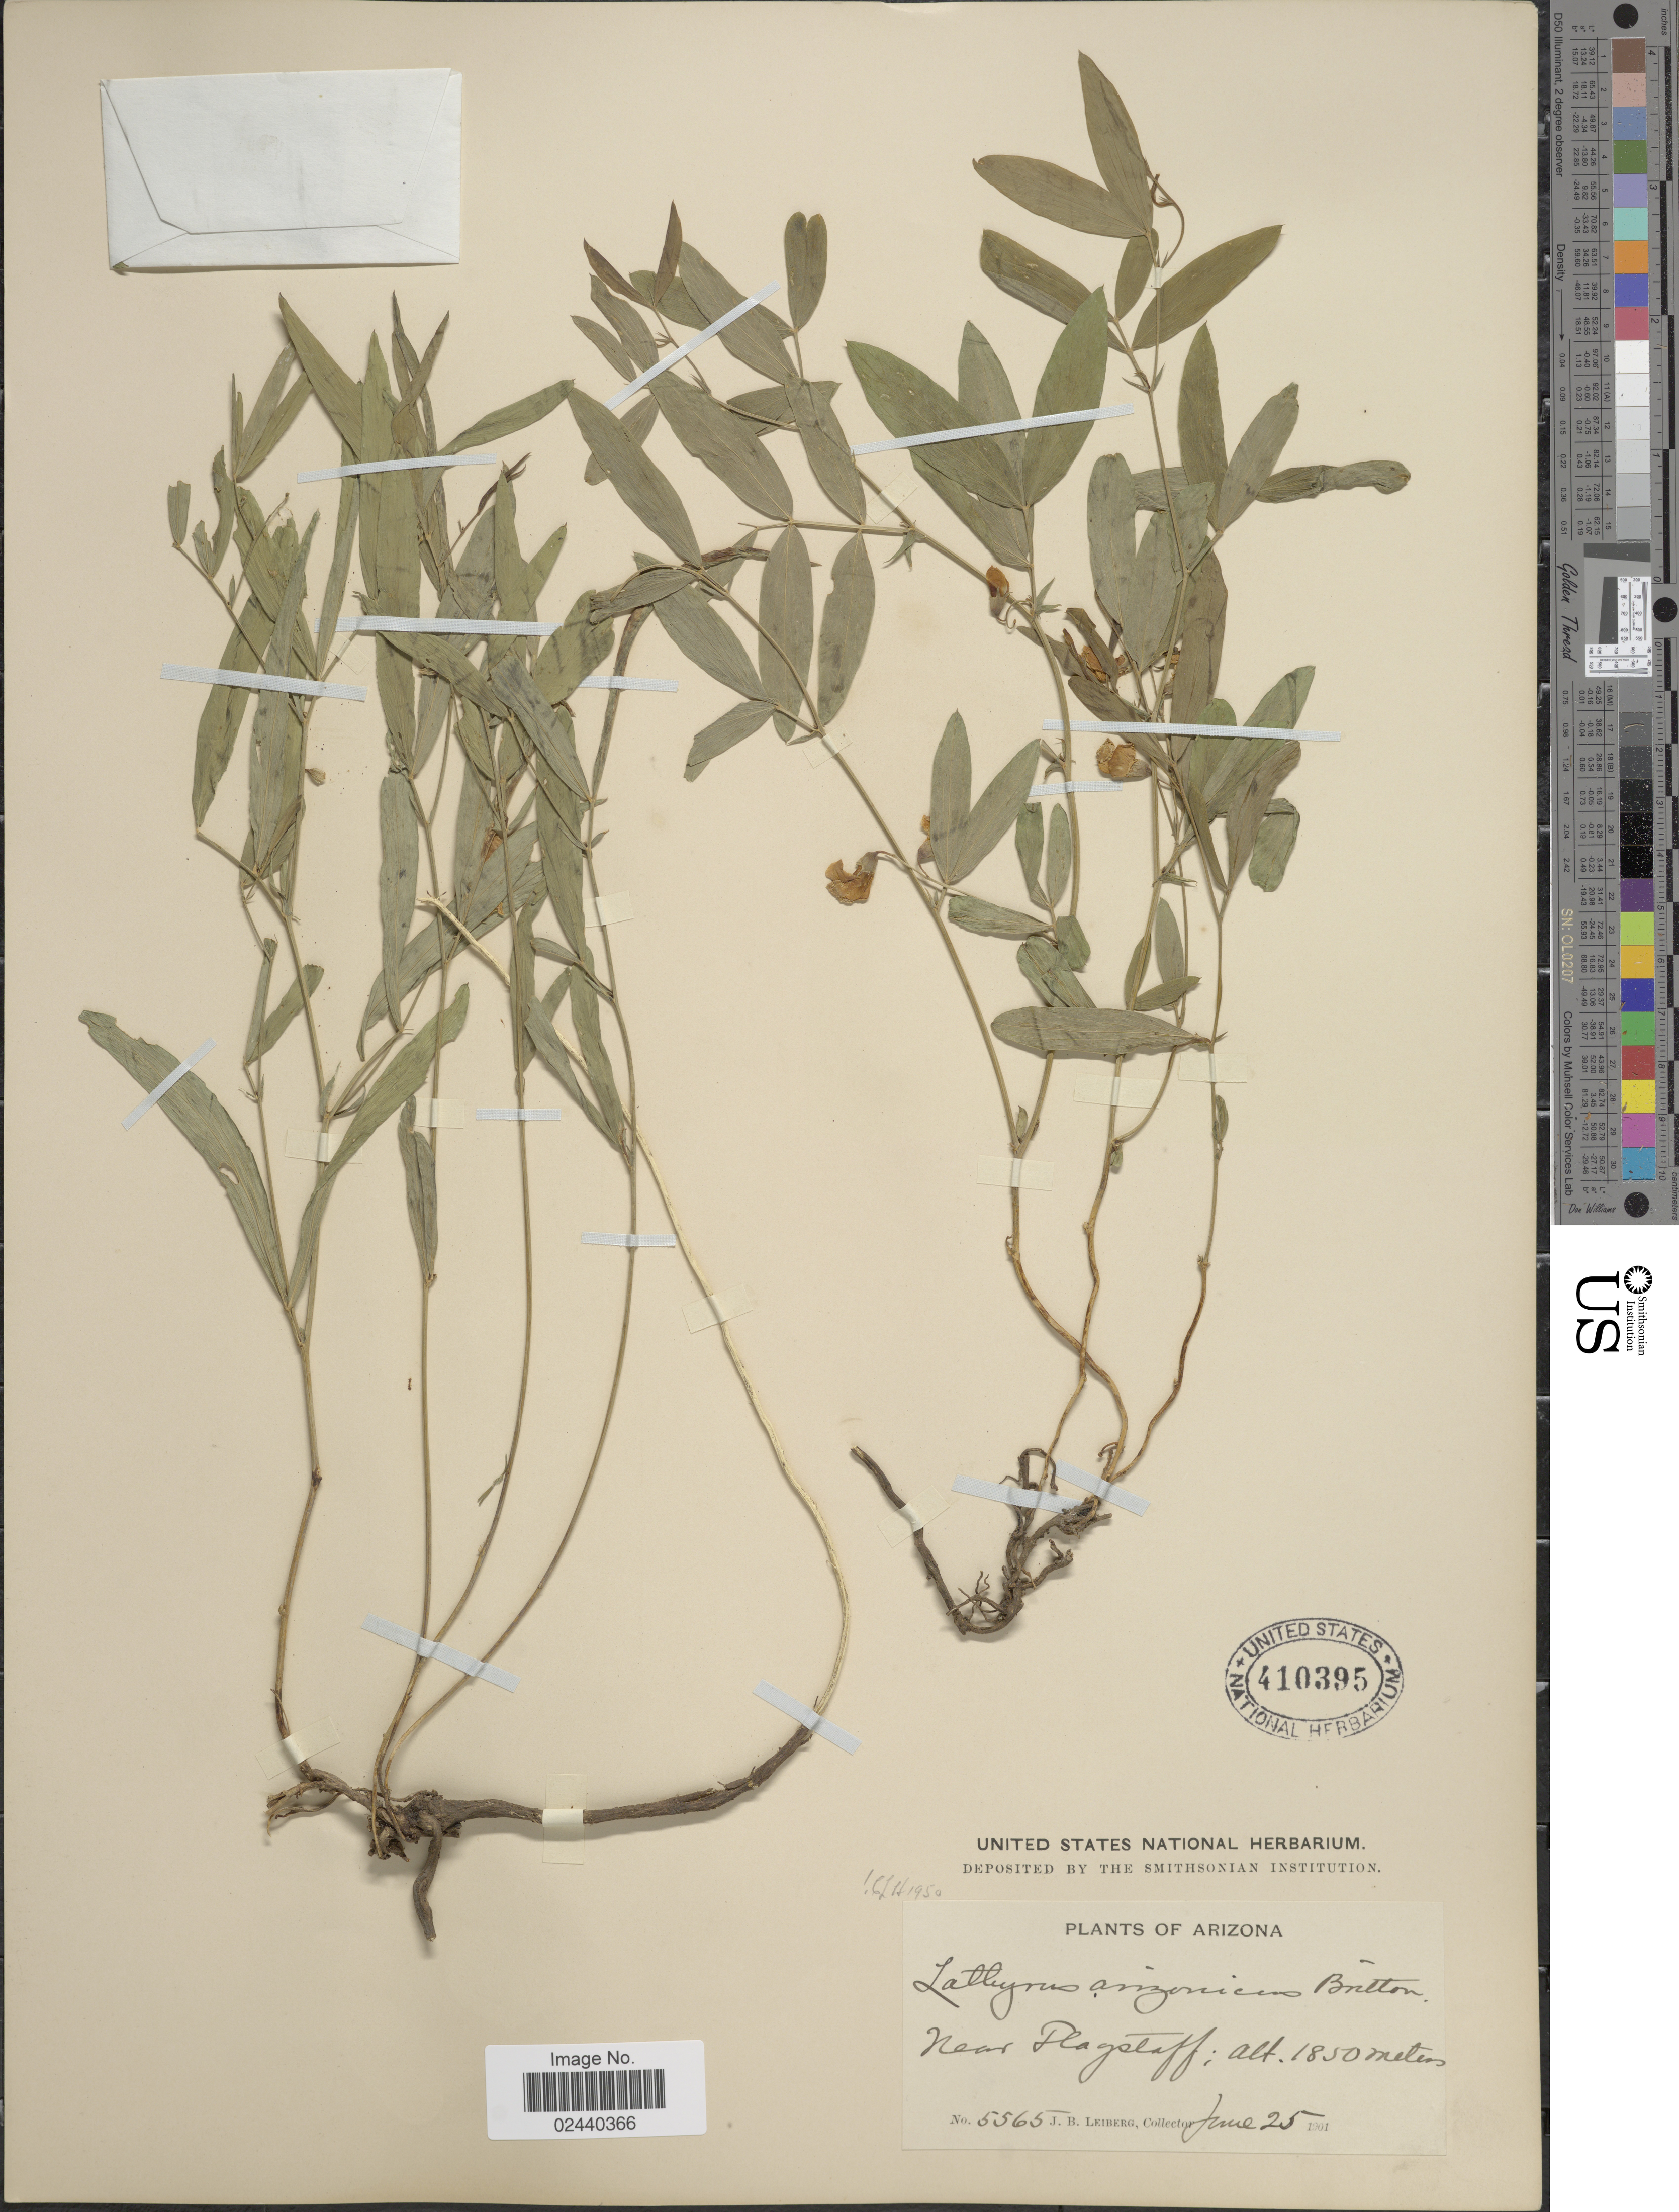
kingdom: Plantae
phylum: Tracheophyta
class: Magnoliopsida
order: Fabales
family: Fabaceae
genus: Lathyrus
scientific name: Lathyrus arizonicus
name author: Britton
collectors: J. B. Leiberg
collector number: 5565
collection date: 1901-06-25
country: United States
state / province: Arizona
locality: Near Flagstaff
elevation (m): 1850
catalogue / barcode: US 410395